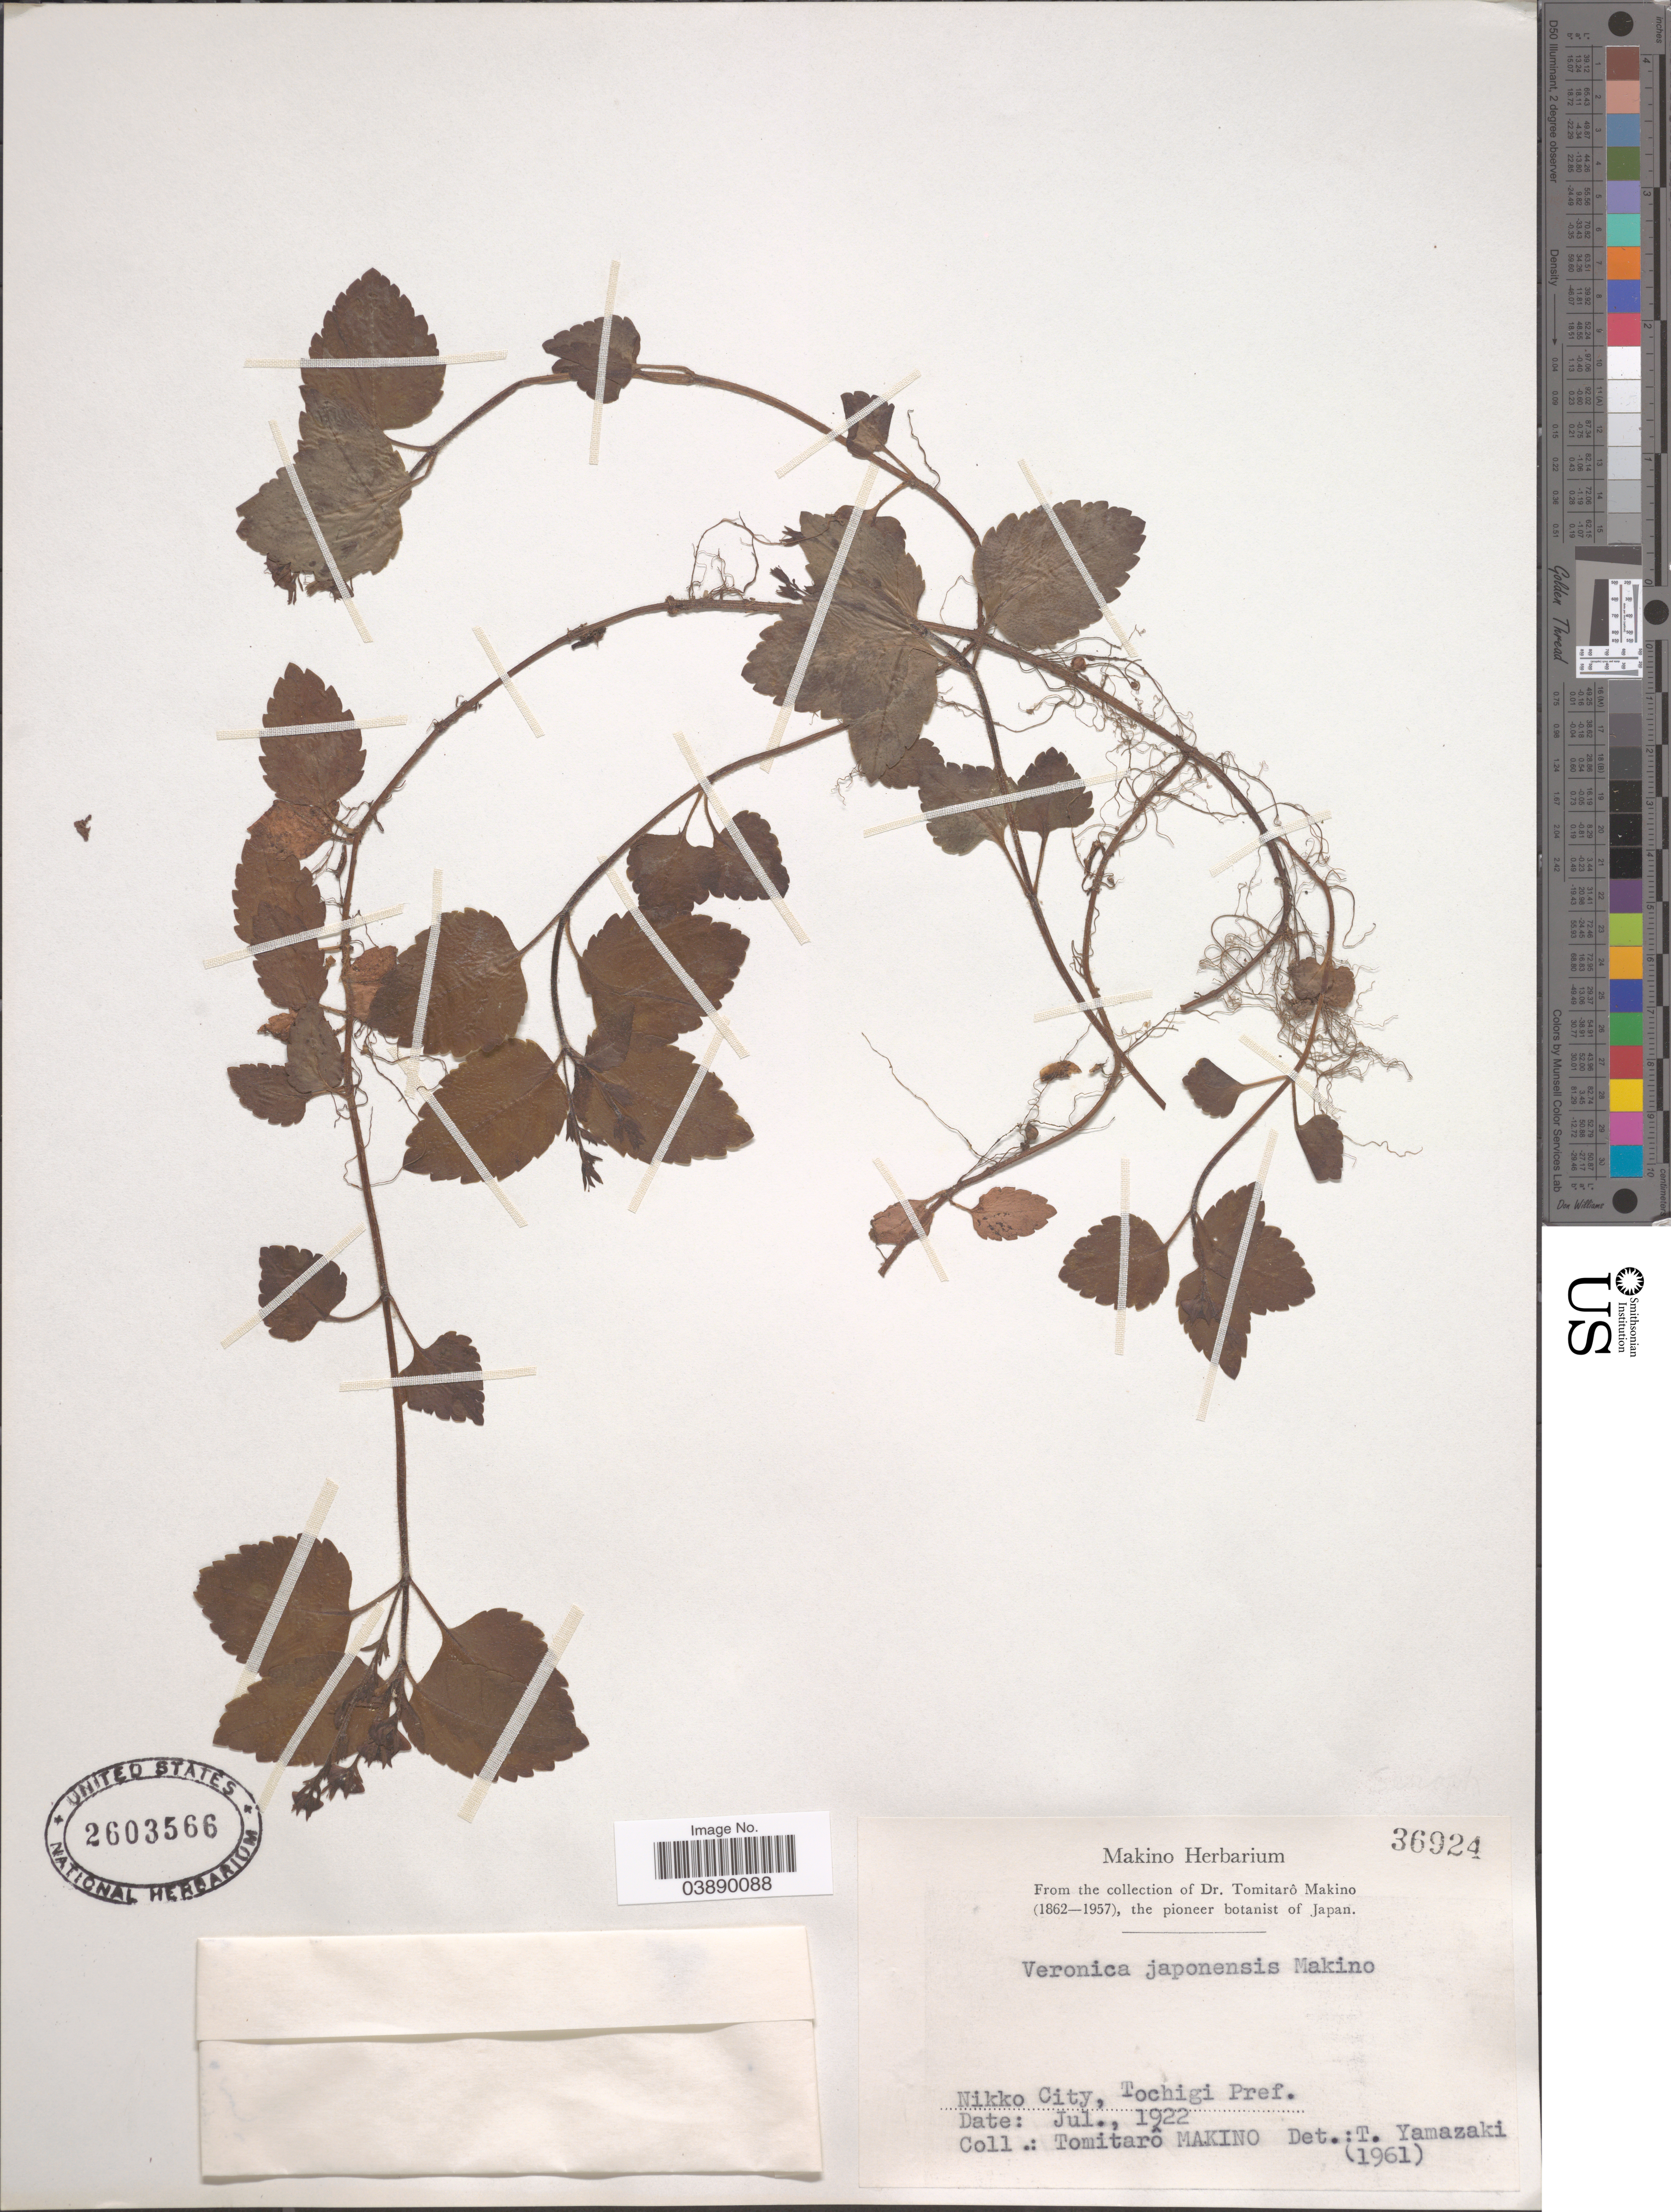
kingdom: Plantae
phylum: Tracheophyta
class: Magnoliopsida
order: Lamiales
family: Plantaginaceae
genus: Veronica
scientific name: Veronica japonensis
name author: Makino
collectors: T. Makino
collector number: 36924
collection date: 1922-07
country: Japan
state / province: Totigi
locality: Nikko City, Tochigi Pref.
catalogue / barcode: US 2603566